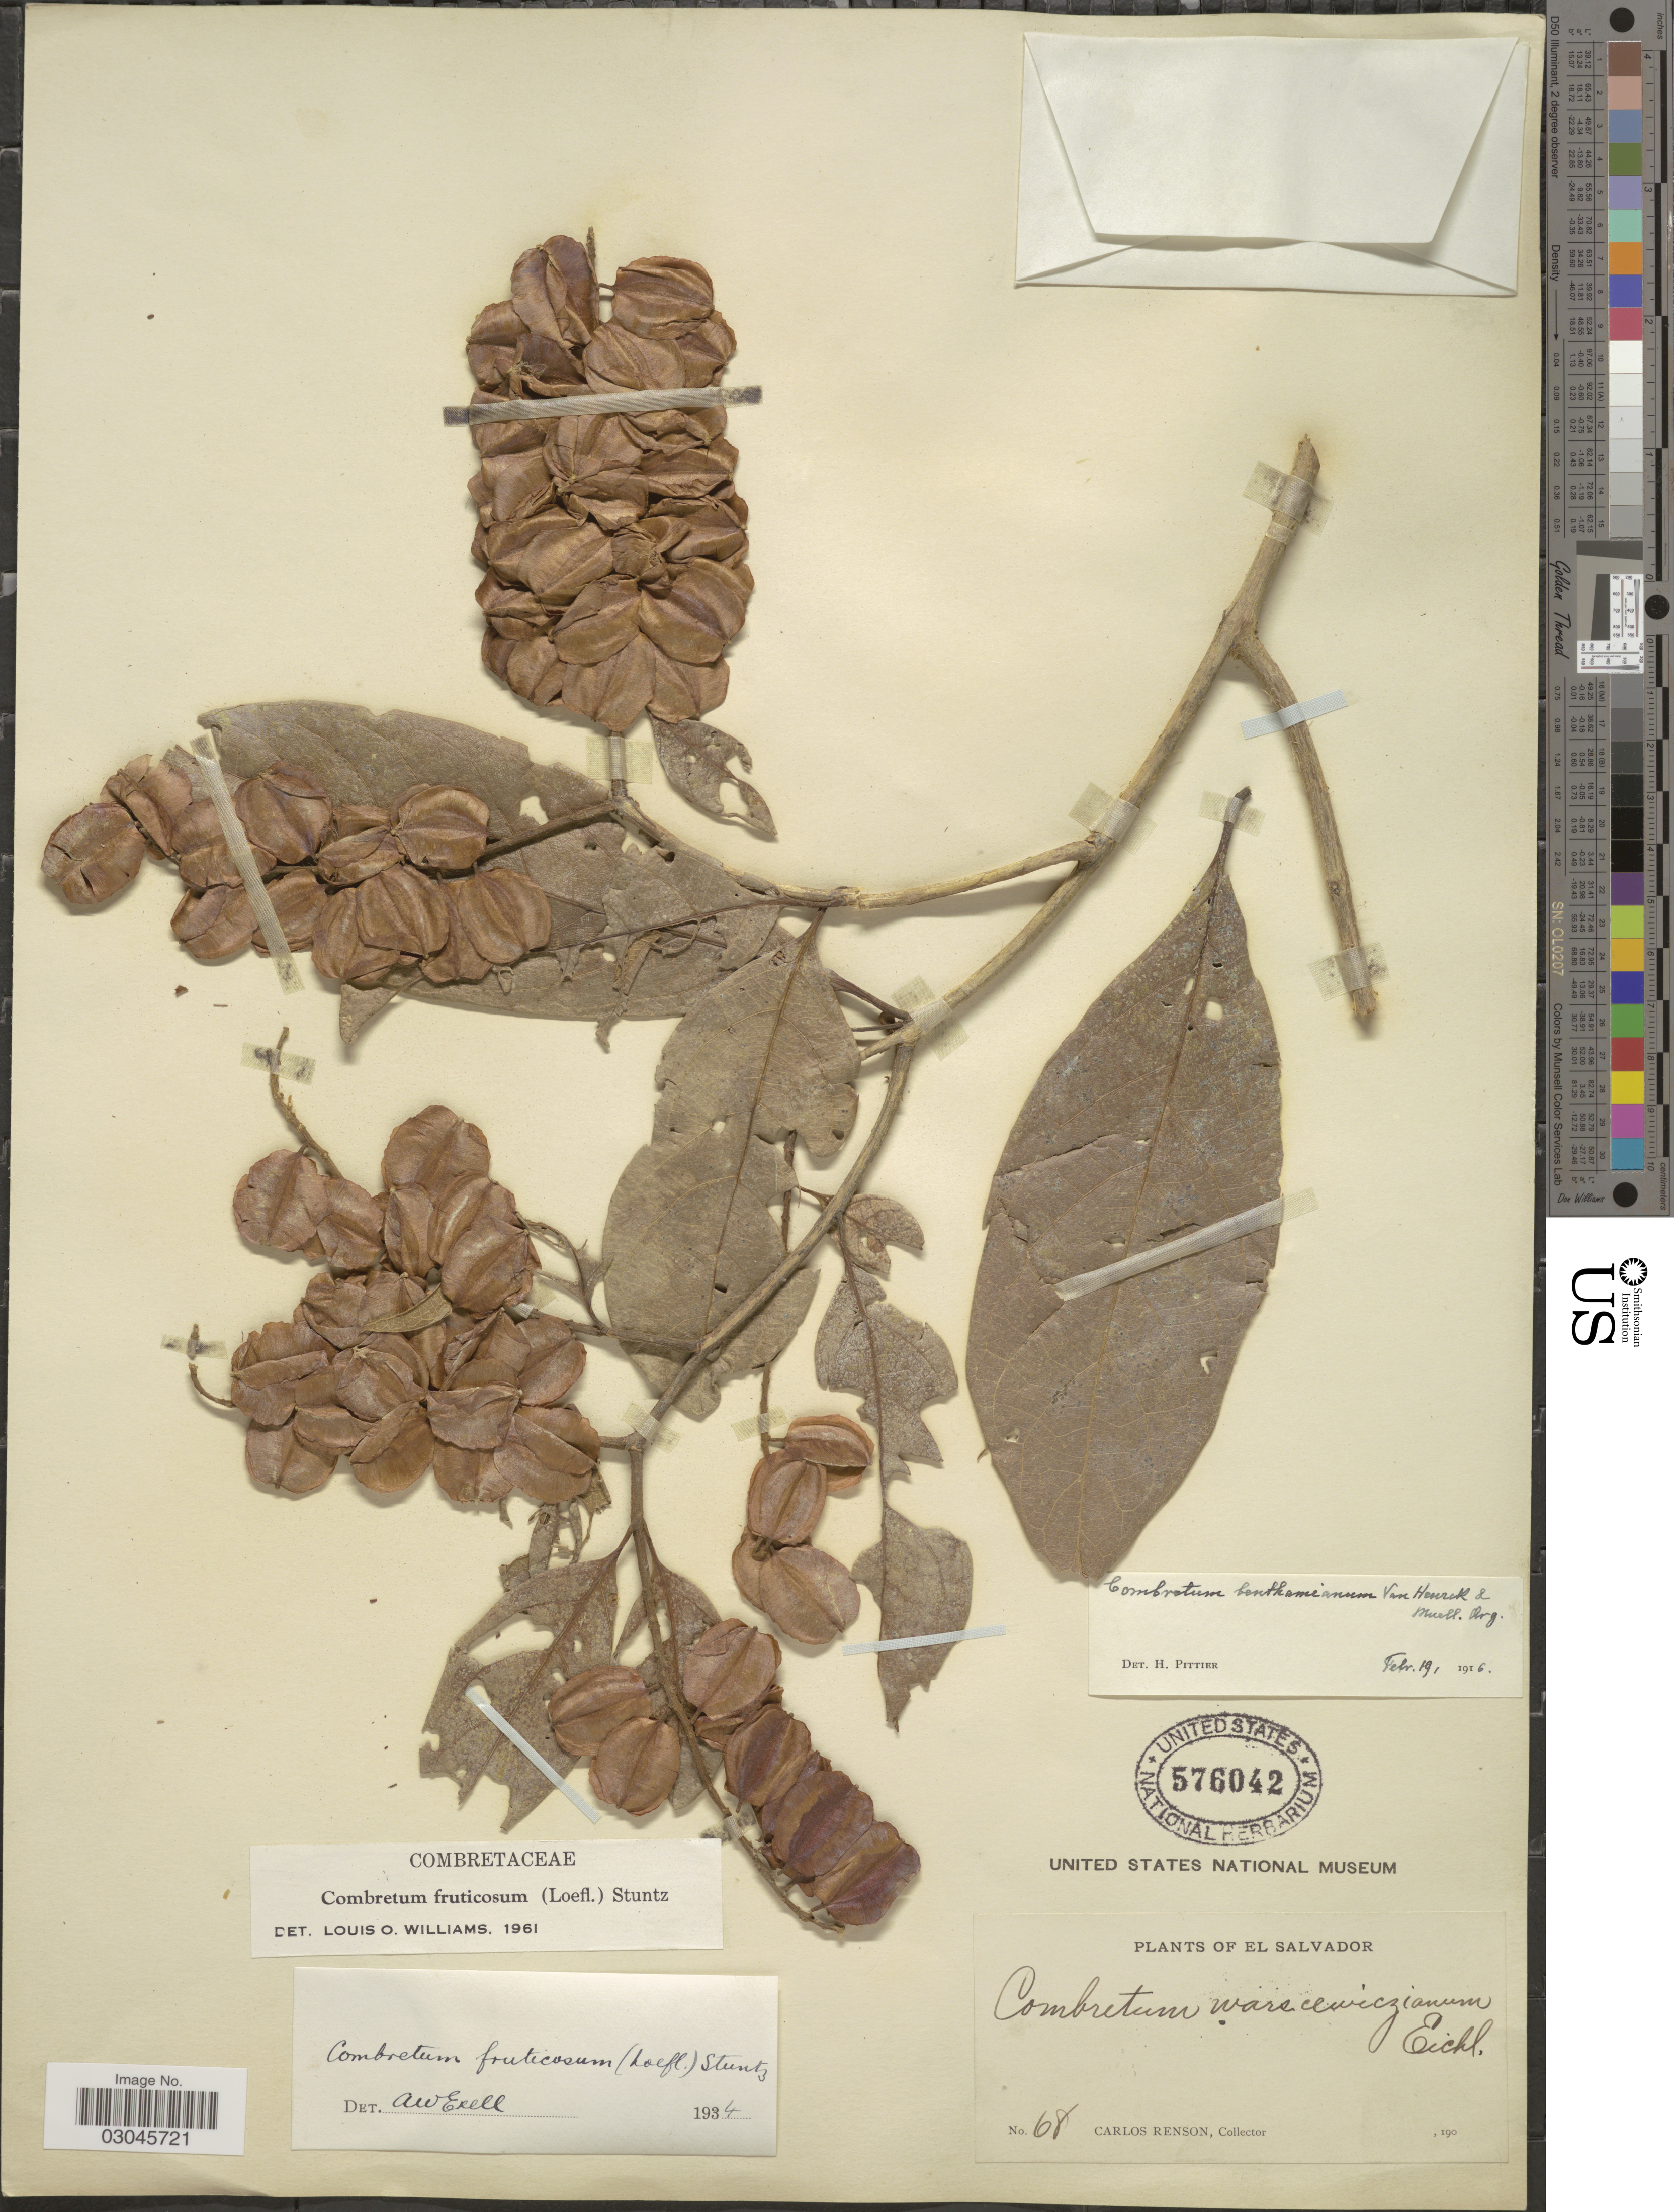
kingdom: Plantae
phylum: Tracheophyta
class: Magnoliopsida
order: Myrtales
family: Combretaceae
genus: Combretum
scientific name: Combretum fruticosum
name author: (Loefl.) Stuntz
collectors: C. Renson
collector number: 68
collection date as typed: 190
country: El Salvador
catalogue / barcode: US 576042